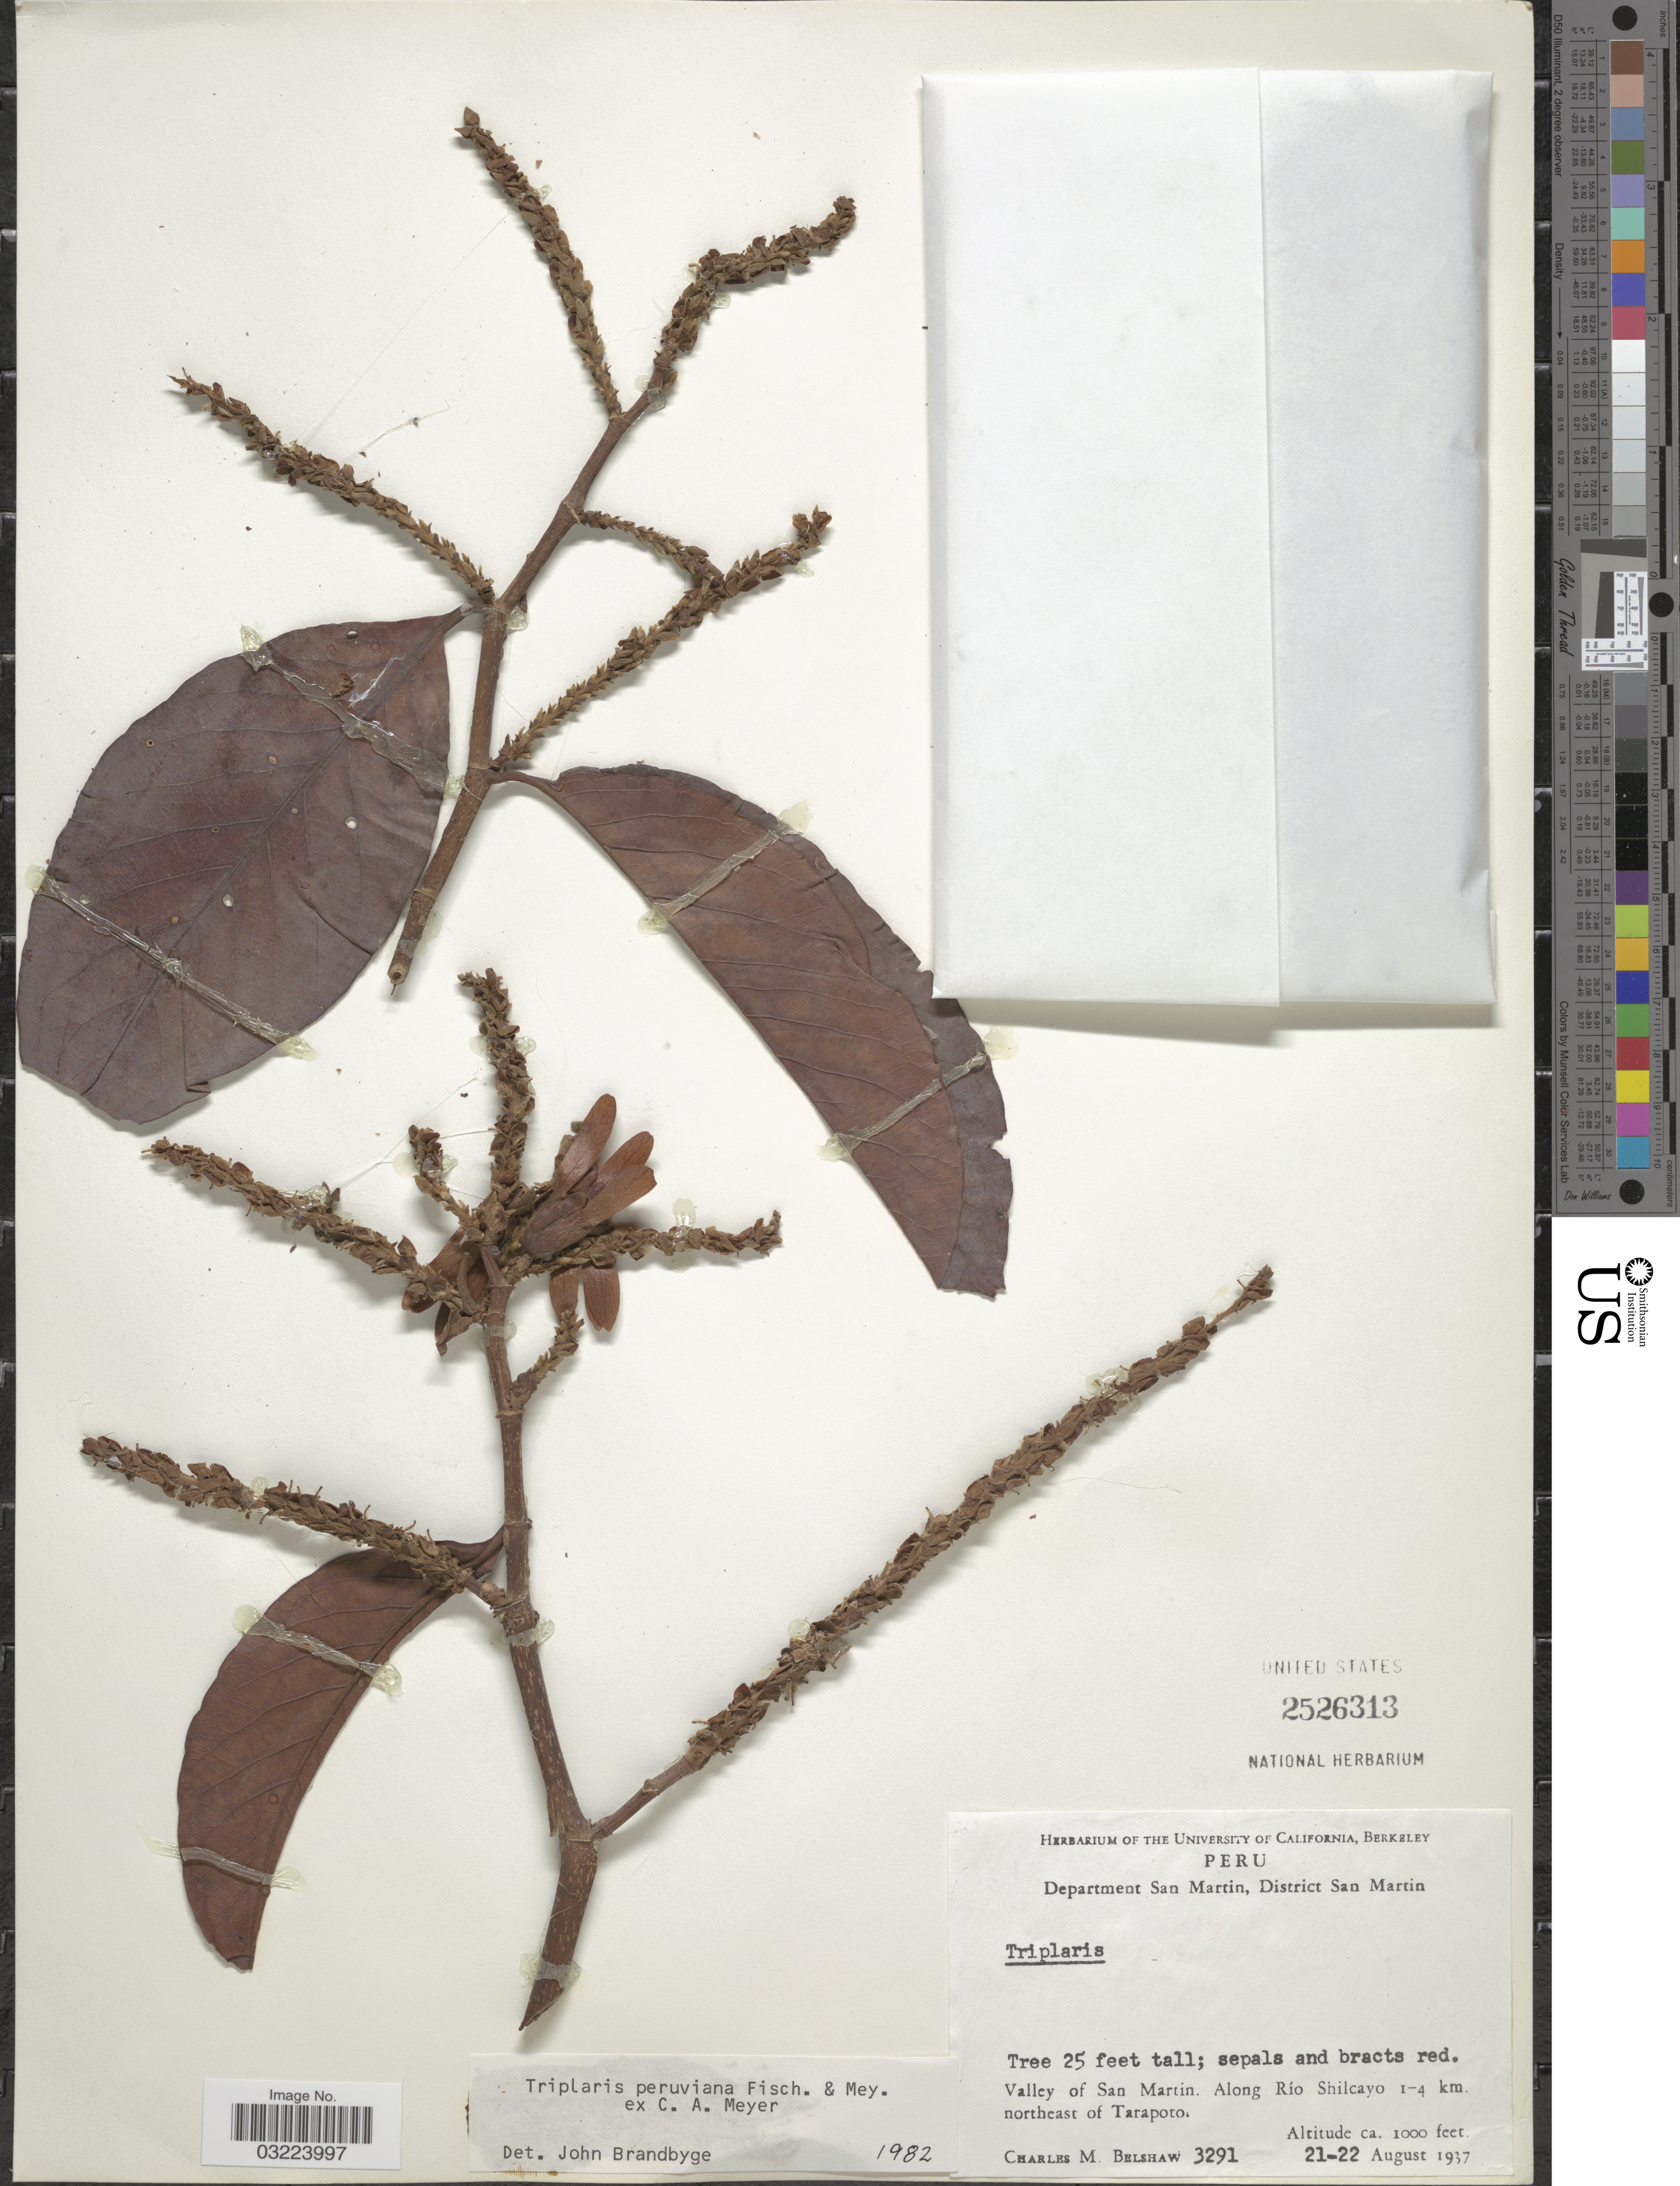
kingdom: Plantae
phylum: Tracheophyta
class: Magnoliopsida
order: Caryophyllales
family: Polygonaceae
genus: Triplaris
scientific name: Triplaris peruviana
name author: Fisch. & C.A. Mey.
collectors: C. Shaw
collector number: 3291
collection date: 1937-08-21/1937-08-22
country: Peru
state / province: San Martín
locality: Department San Martin, District San Martin. Valley of San Martin. Along Río Shilcayo 1-4 km. northeast of Tarapoto.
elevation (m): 305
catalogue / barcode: US 2526313